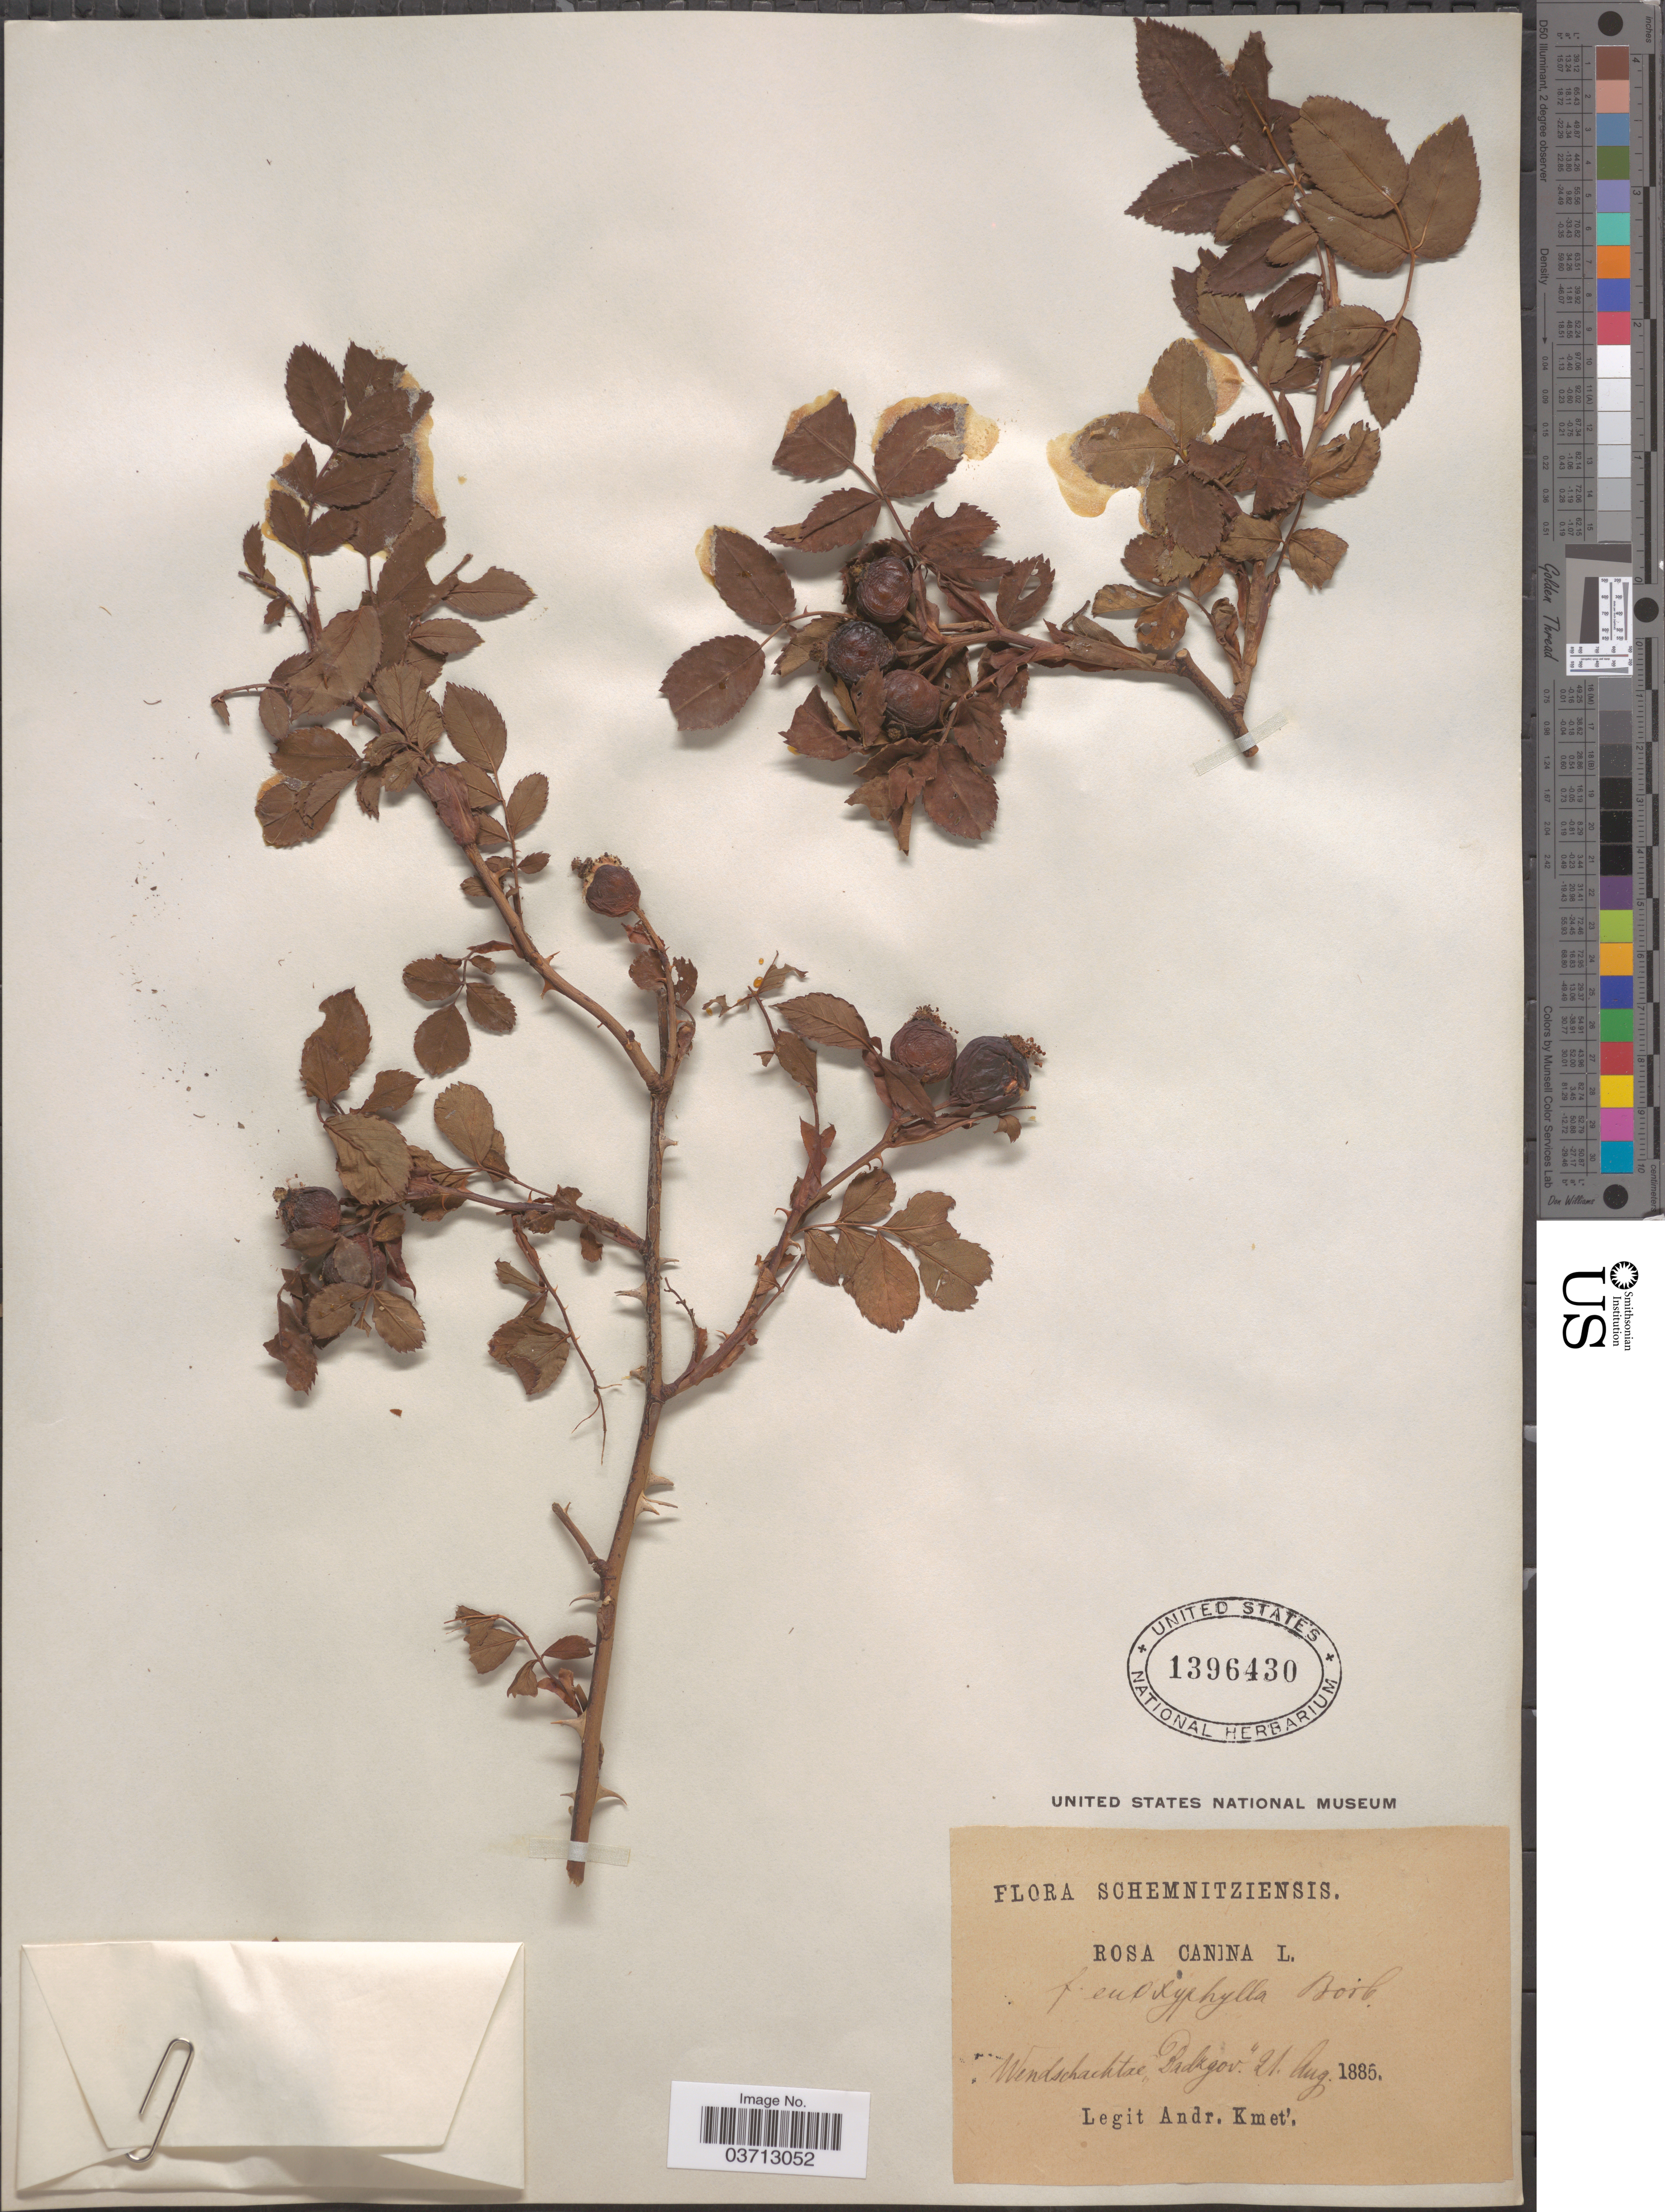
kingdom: Plantae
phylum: Tracheophyta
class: Magnoliopsida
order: Rosales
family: Rosaceae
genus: Rosa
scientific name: Rosa canina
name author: L.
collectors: A. Kmet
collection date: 1885-08-21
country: Slovakia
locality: Wendschachtae "Badzgov".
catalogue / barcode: US 1396430